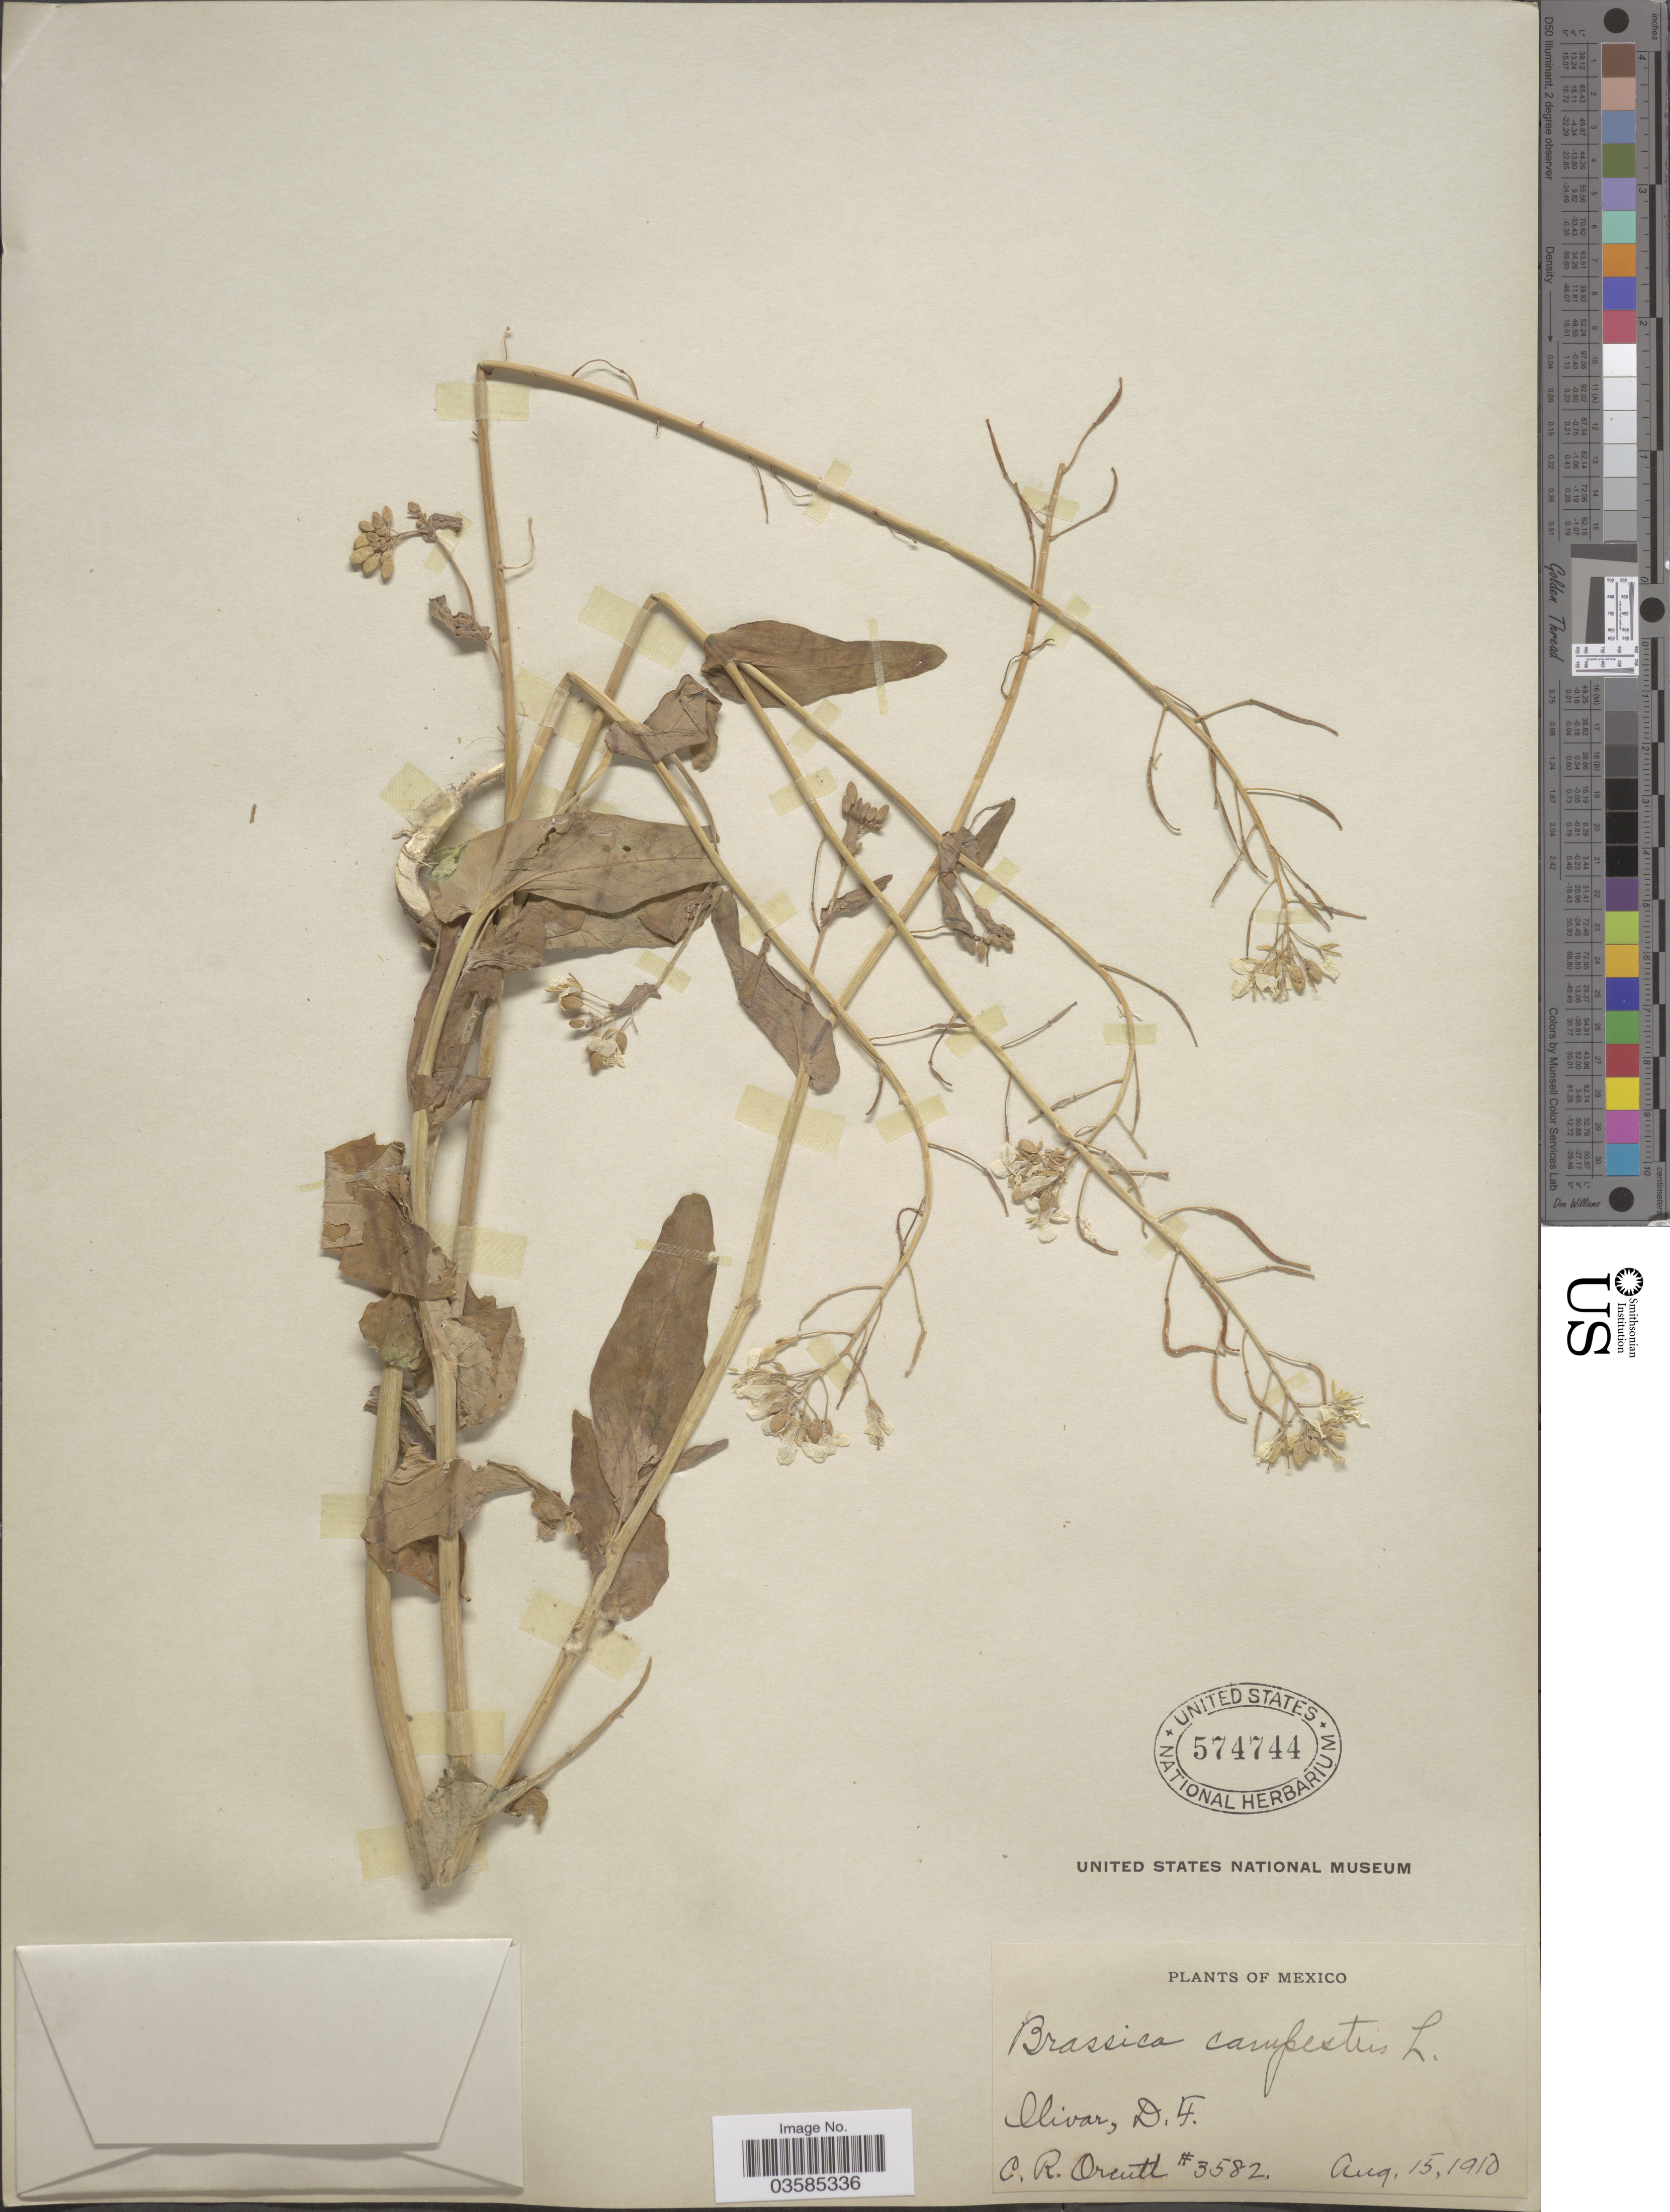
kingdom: Plantae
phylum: Tracheophyta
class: Magnoliopsida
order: Brassicales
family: Brassicaceae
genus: Brassica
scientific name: Brassica campestris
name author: L.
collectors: C. R. Orcutt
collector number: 3582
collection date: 1910-08-15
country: Mexico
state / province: Distrito Federal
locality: Olivar.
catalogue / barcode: US 574744